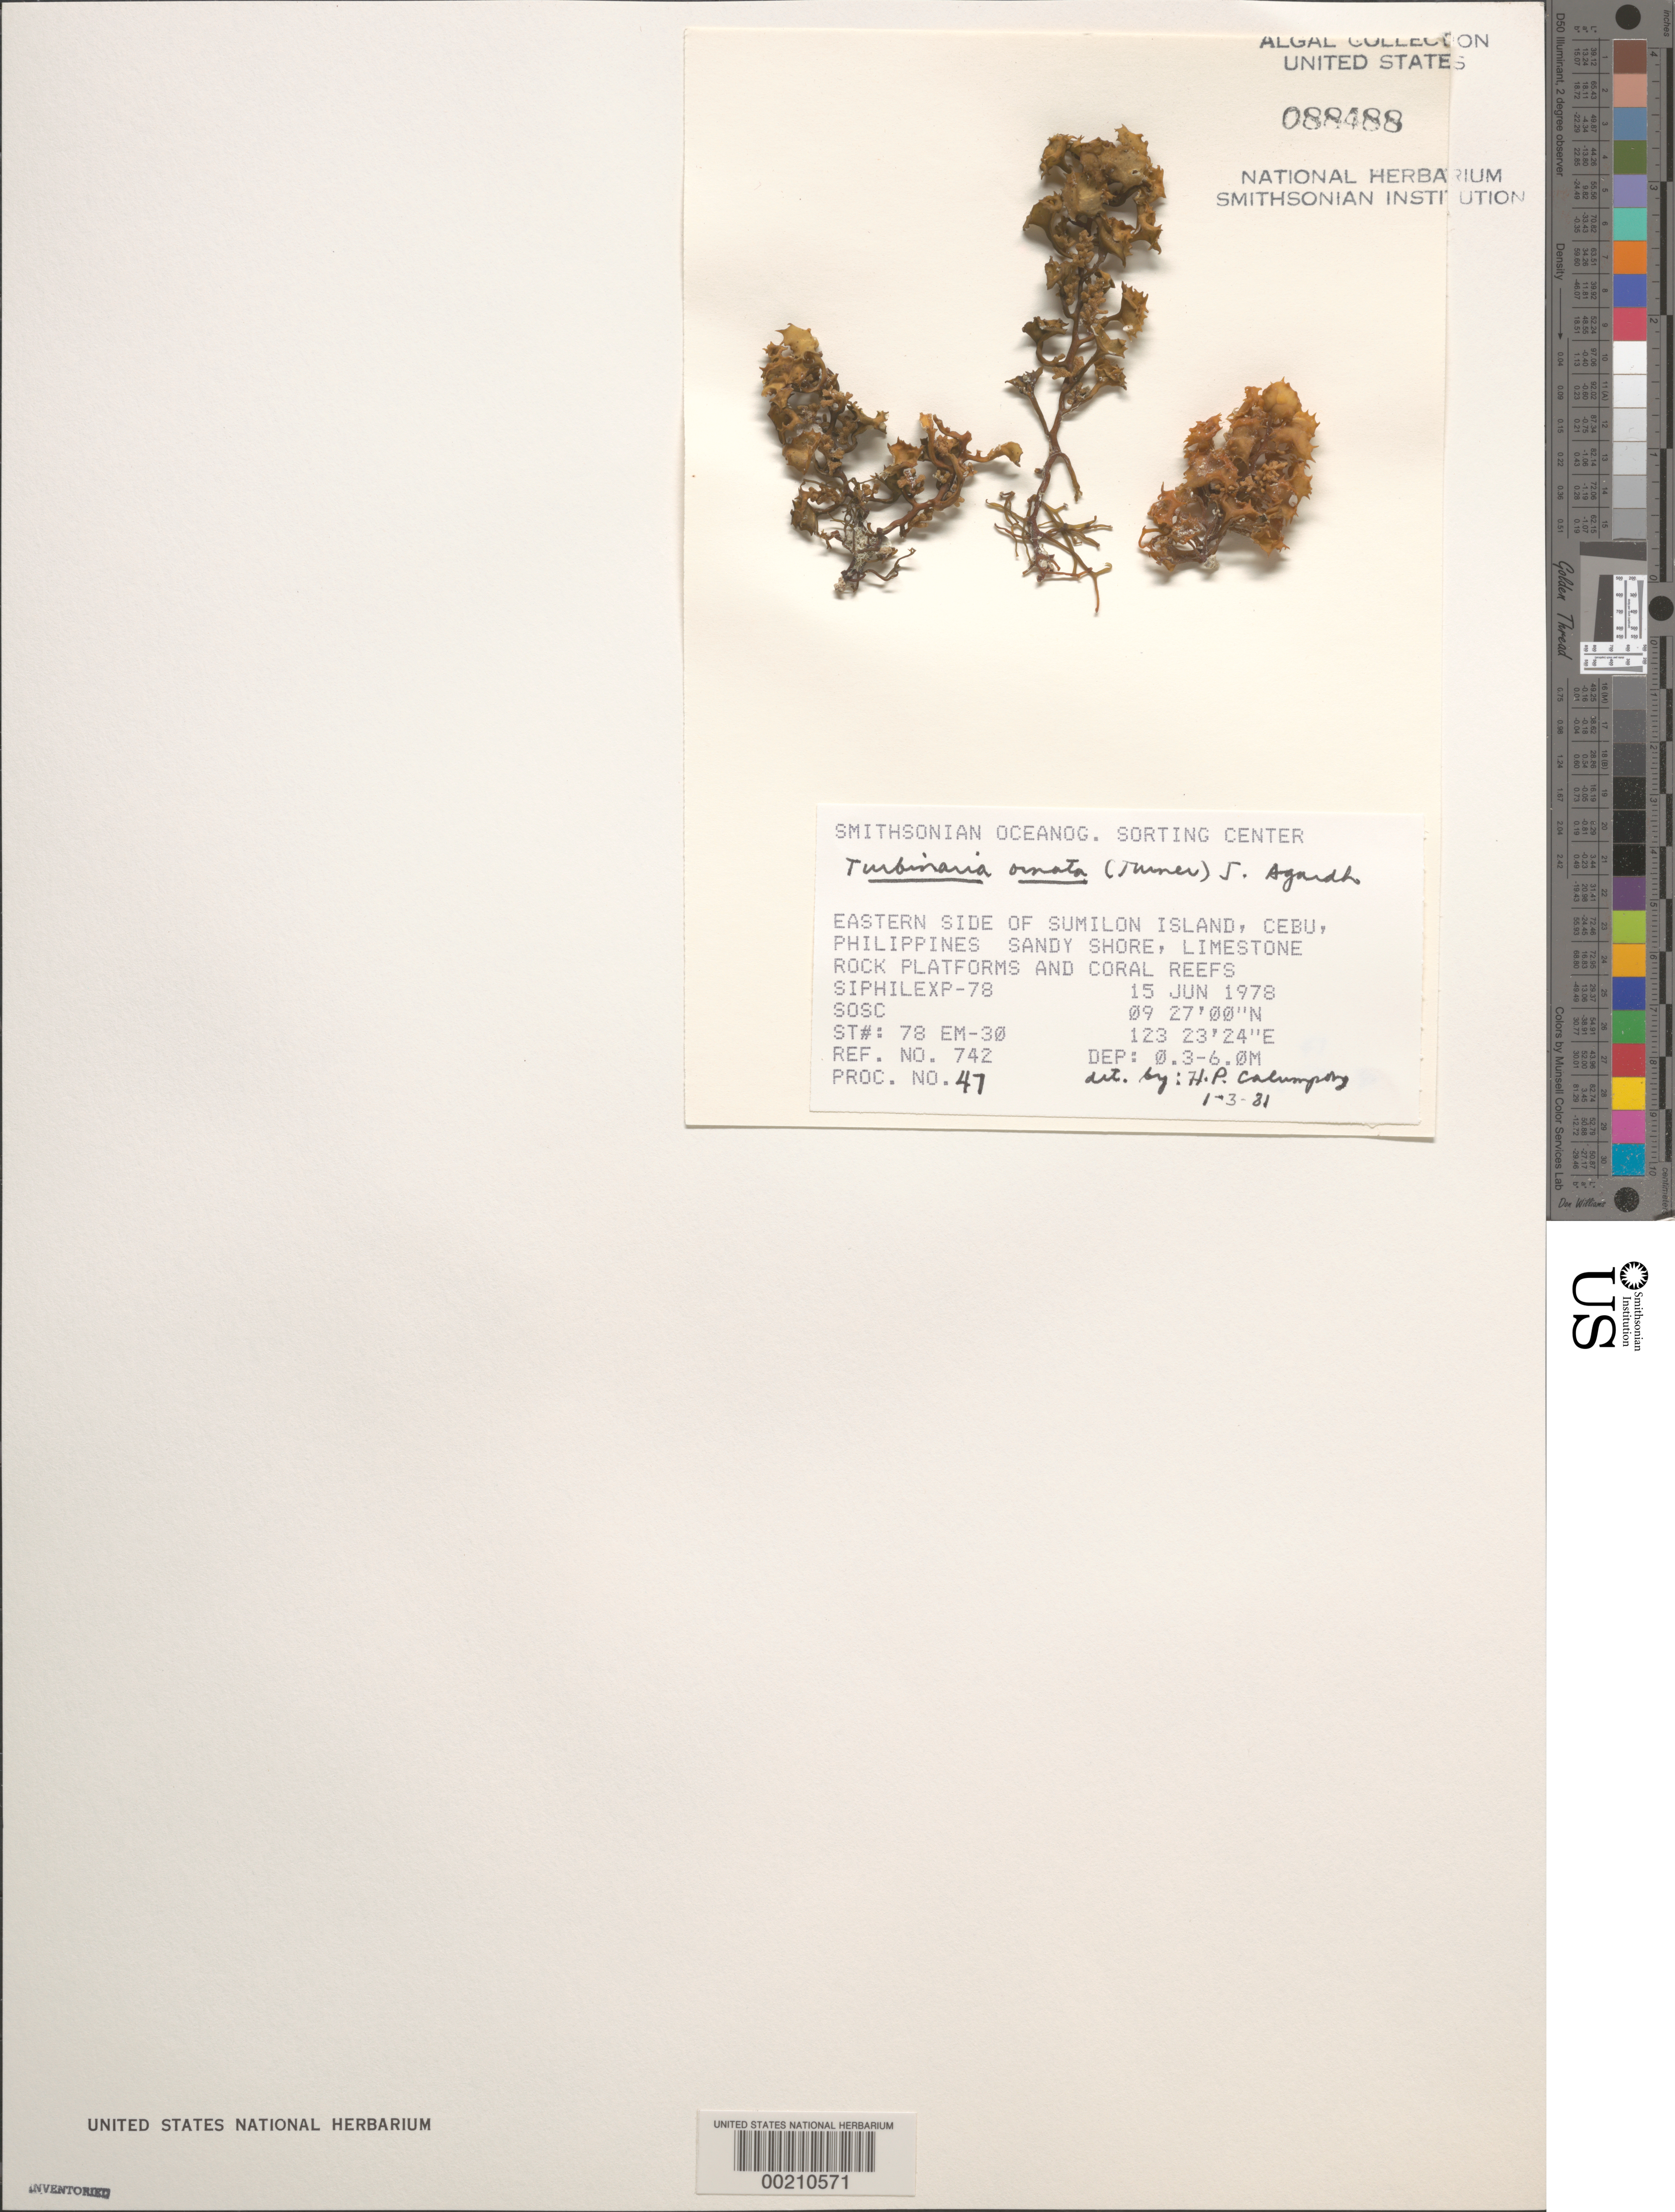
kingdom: Chromista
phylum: Ochrophyta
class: Phaeophyceae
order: Fucales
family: Sargassaceae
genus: Turbinaria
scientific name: Turbinaria ornata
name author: (Turner) J. Agardh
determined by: Calumpong, H. P.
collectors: SOSC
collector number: Station 78 Em-30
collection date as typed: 15 Jun 1978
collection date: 1978-06-15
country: Philippines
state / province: Central Visayas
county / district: Cebu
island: Sumilon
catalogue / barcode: US 88488